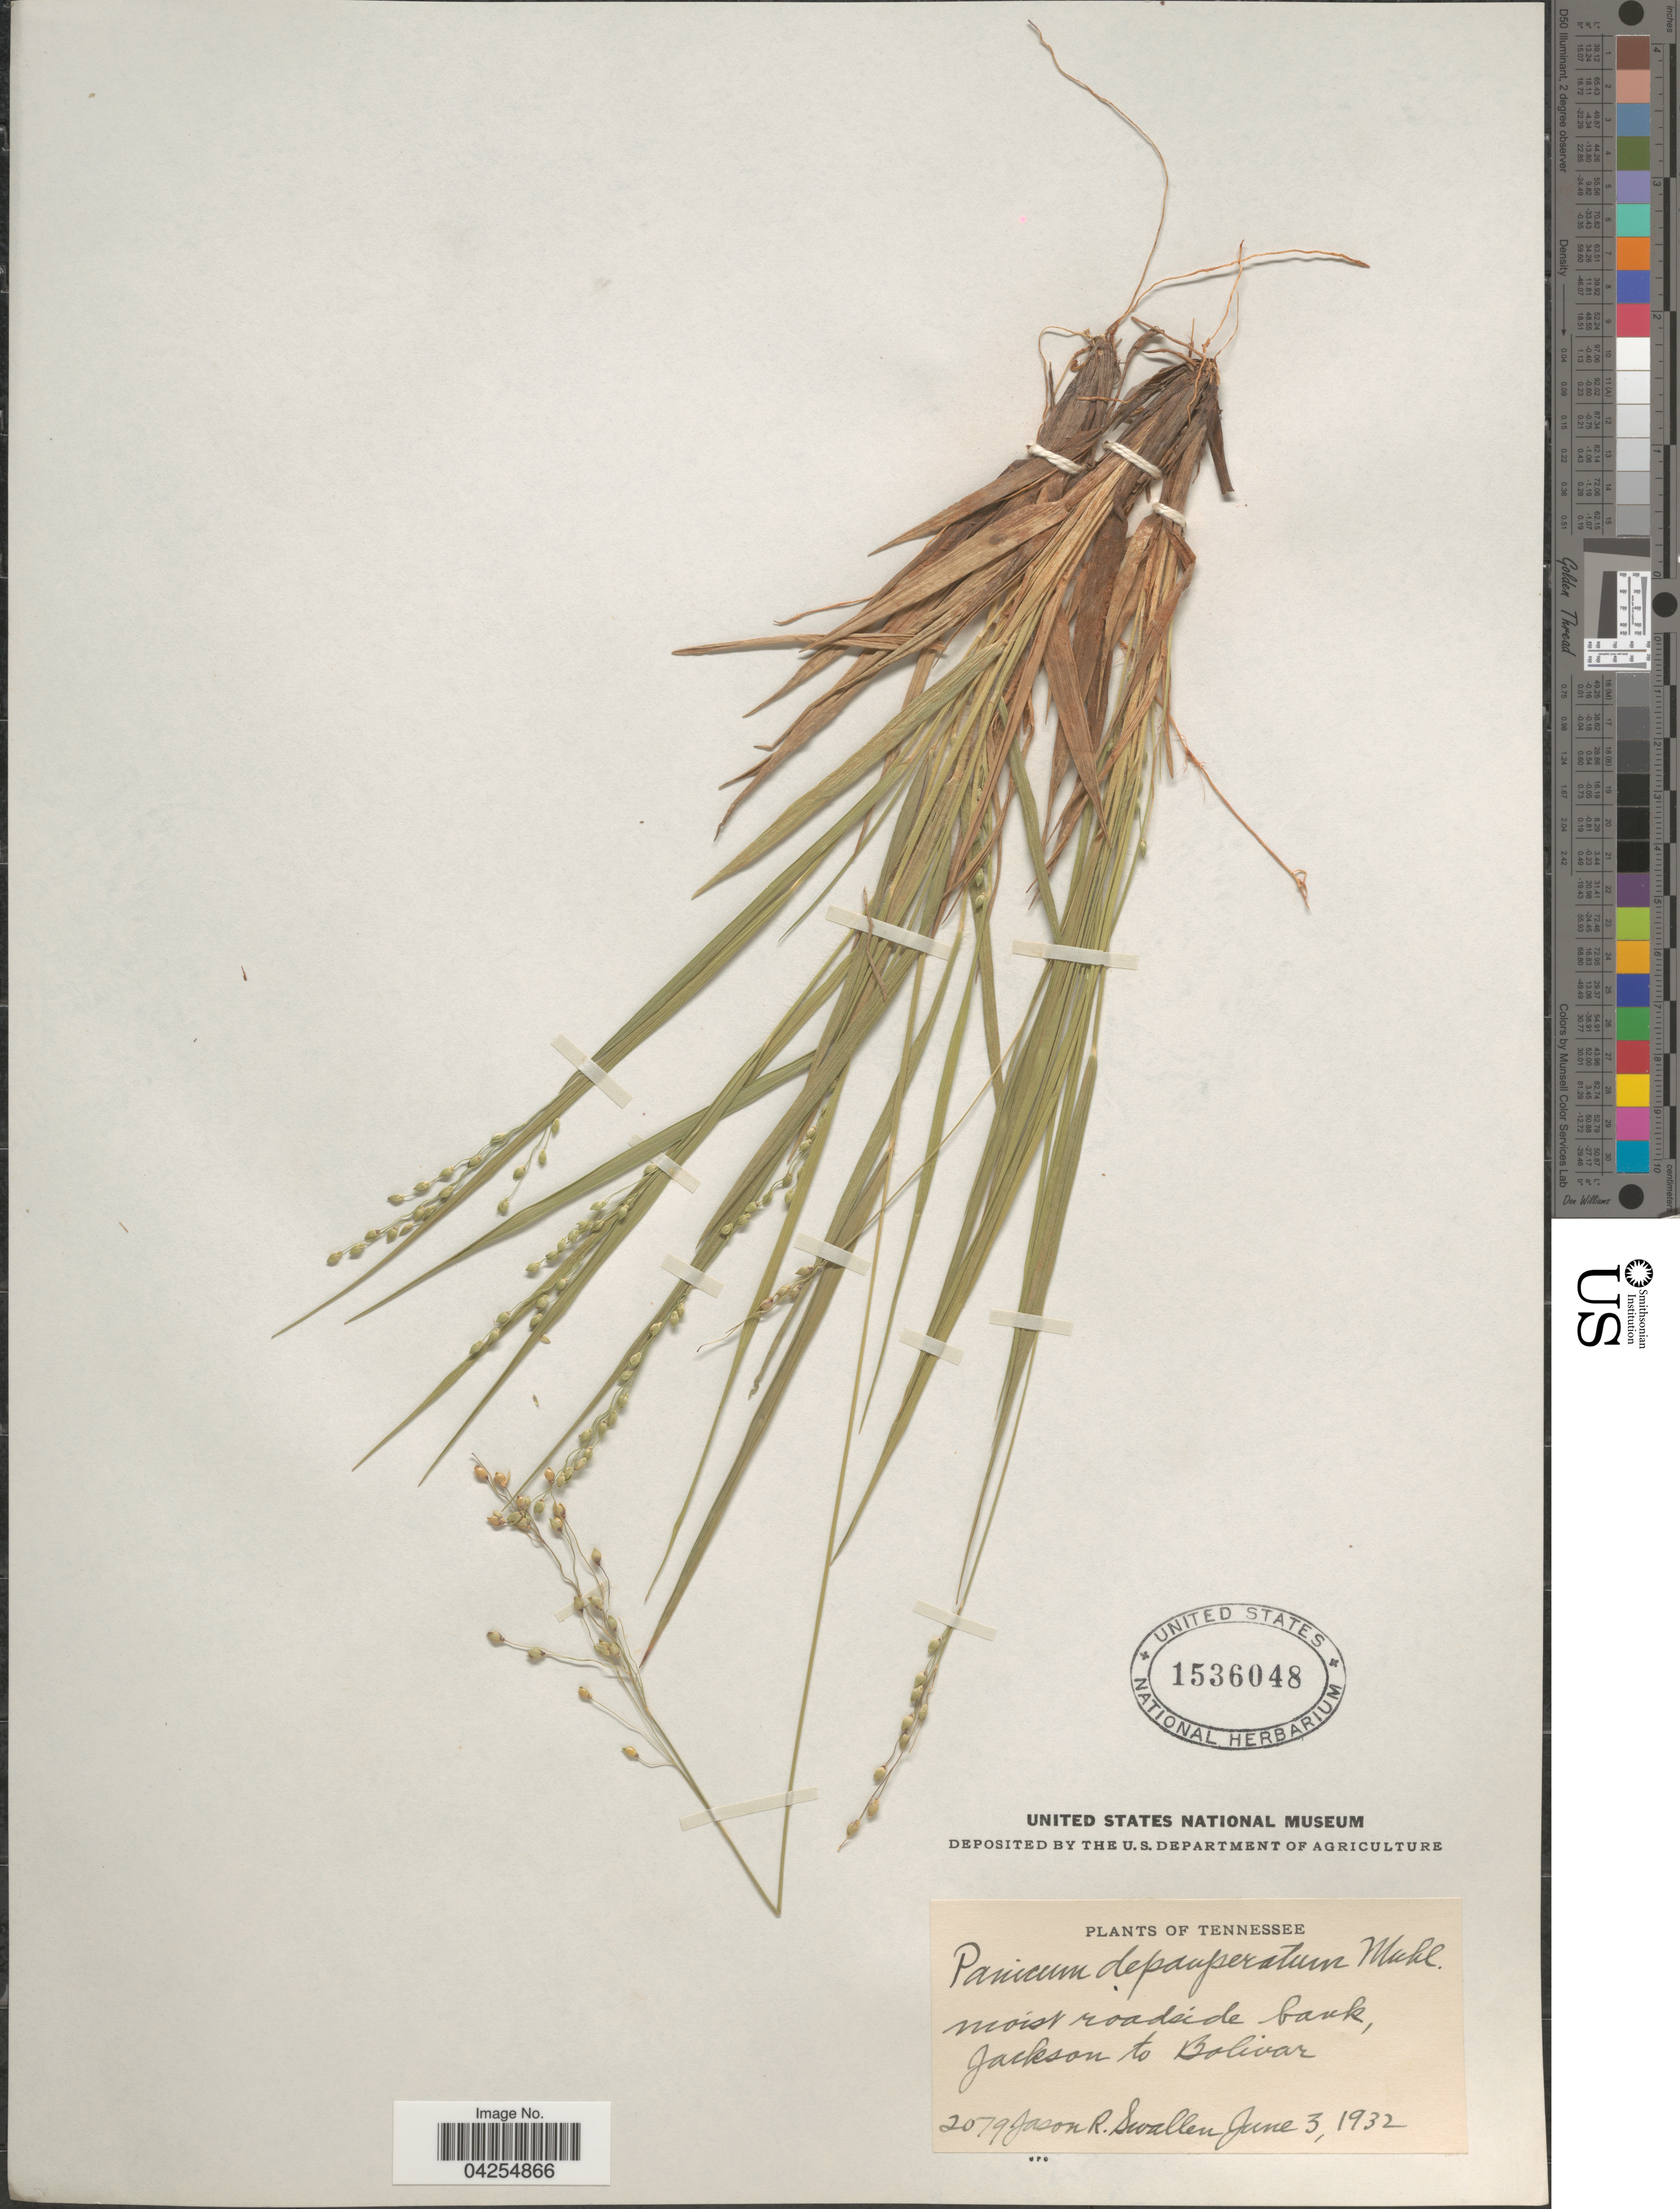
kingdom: Plantae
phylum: Tracheophyta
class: Liliopsida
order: Poales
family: Poaceae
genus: Dichanthelium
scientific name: Dichanthelium depauperatum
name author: (Muhl.) Gould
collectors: J. R. Swallen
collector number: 2079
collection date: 1932-06-03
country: United States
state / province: Tennessee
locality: Jackson to Bolivar.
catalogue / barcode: US 1536048